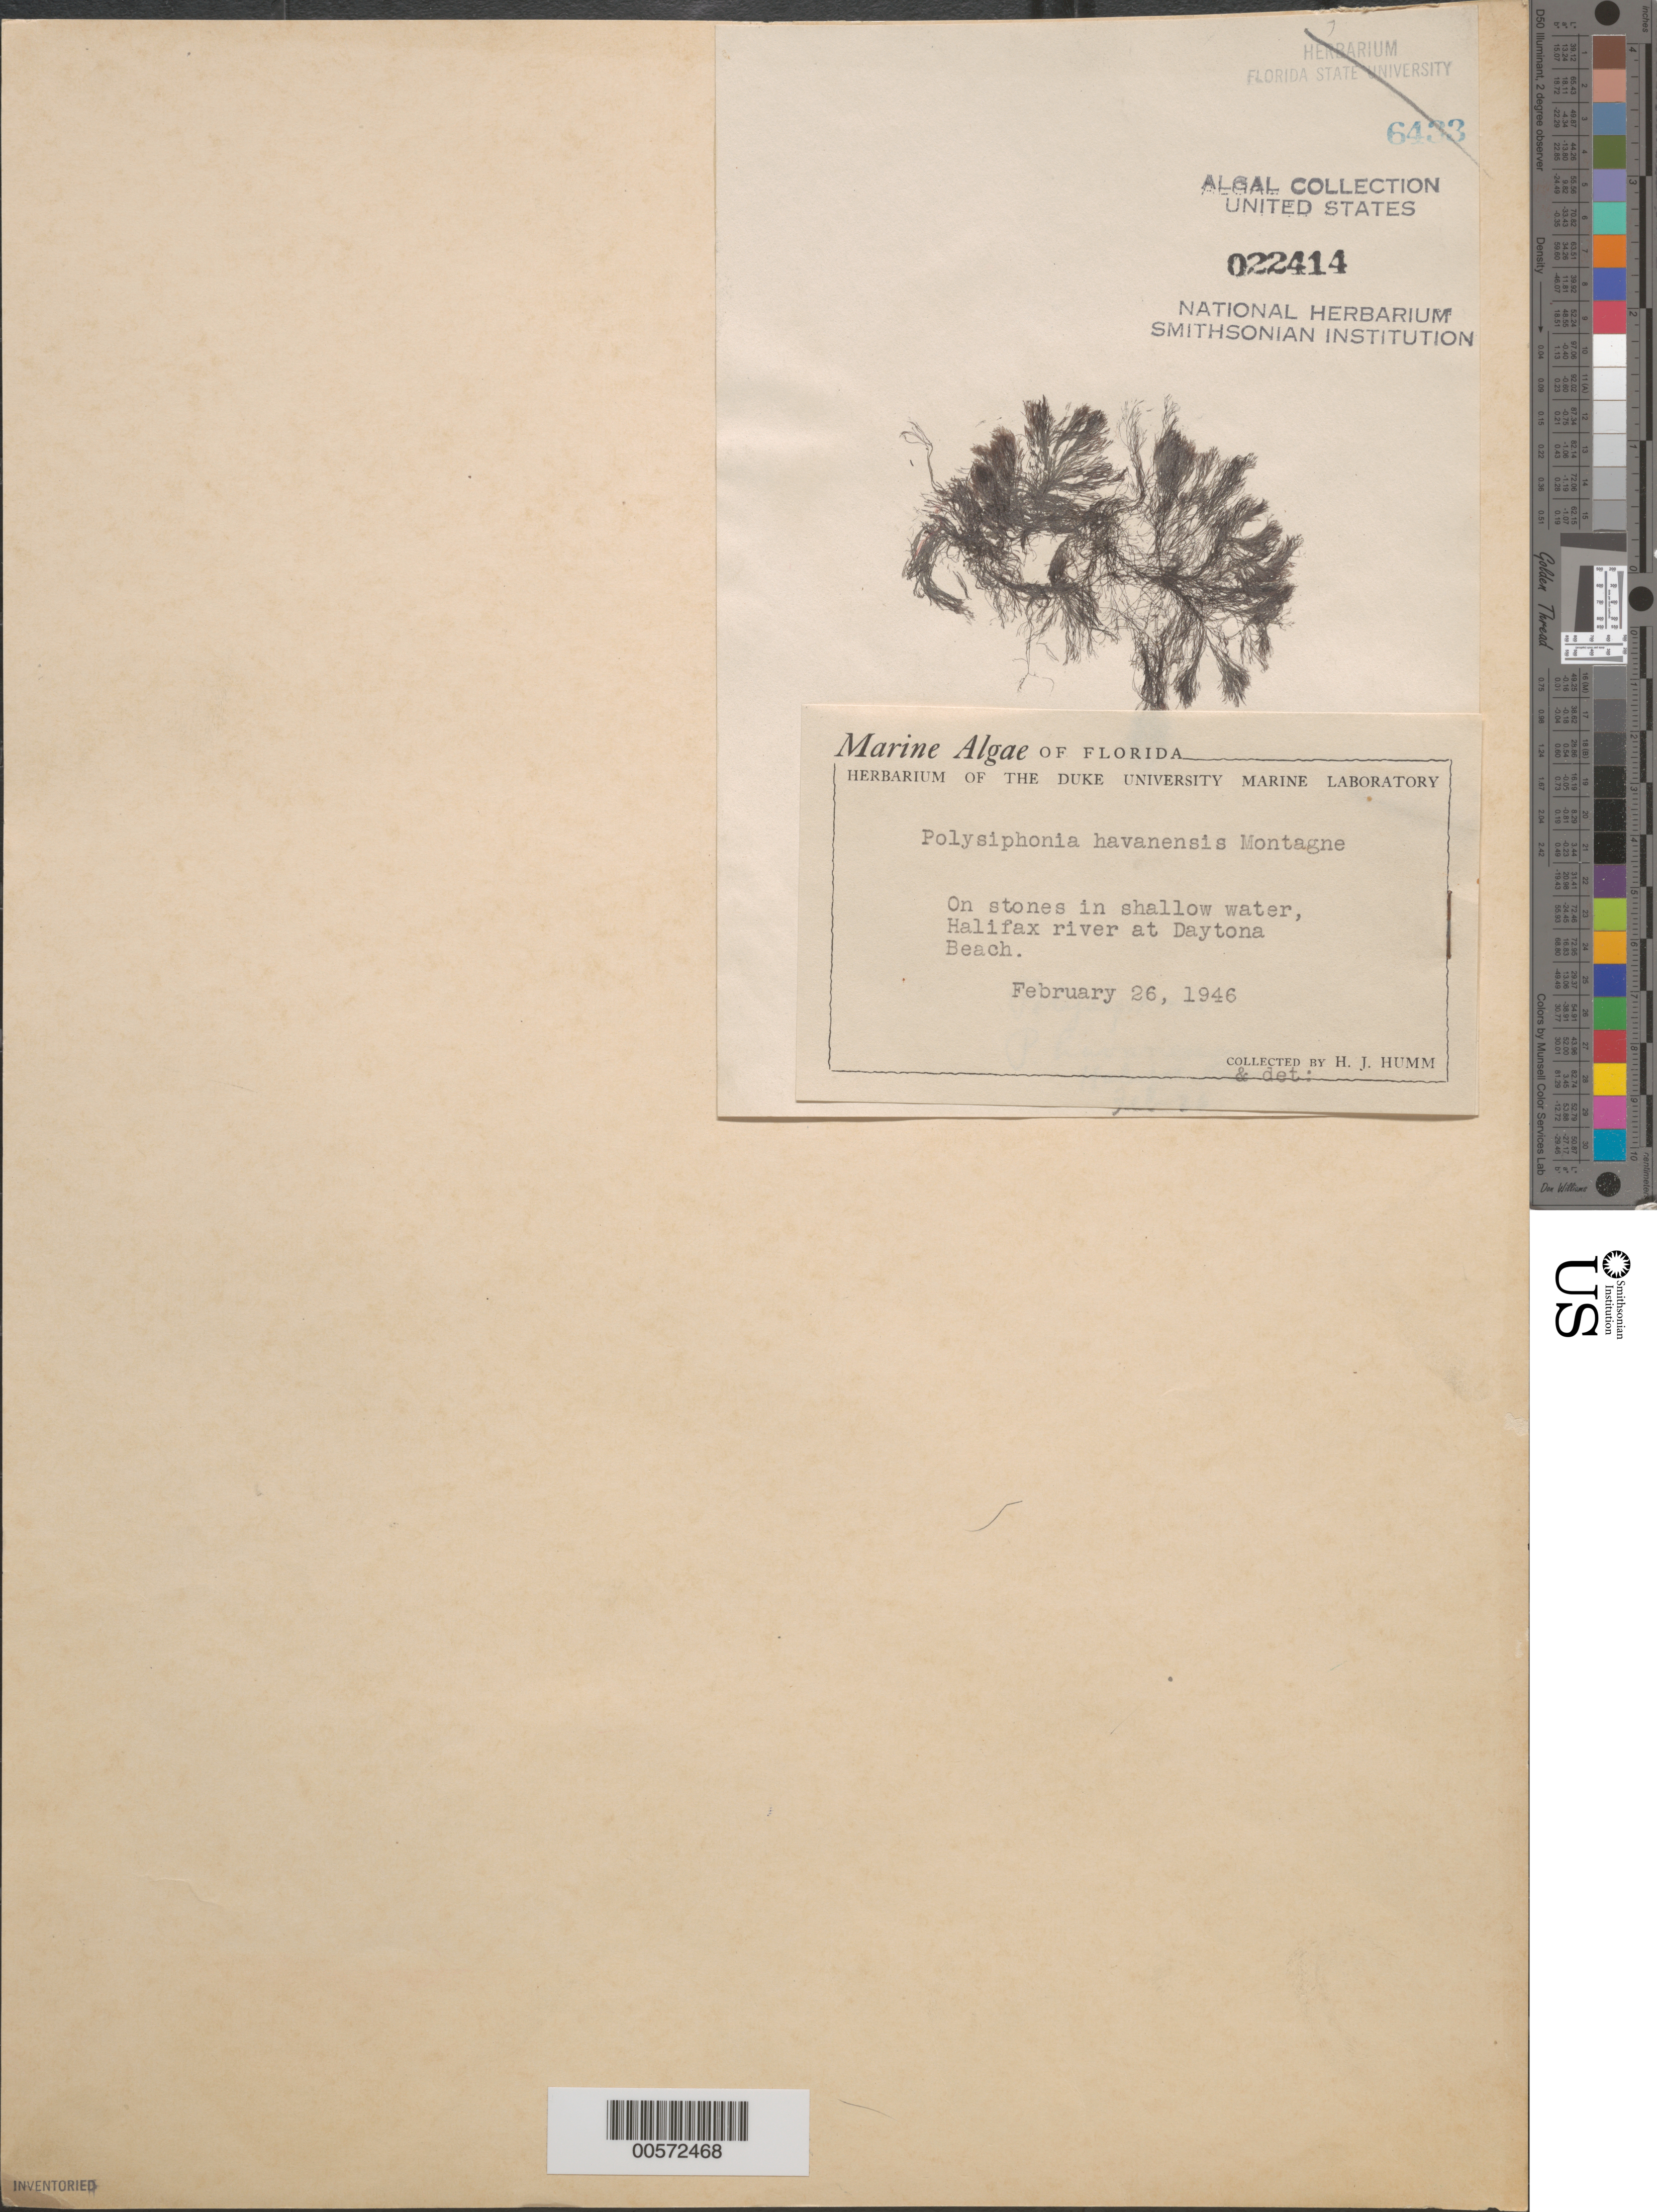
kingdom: Plantae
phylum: Rhodophyta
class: Florideophyceae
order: Ceramiales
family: Rhodomelaceae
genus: Polysiphonia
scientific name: Polysiphonia havanensis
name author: Mont.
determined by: Humm, Harold J.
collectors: H. J. Humm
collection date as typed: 26 Feb 1946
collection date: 1946-02-26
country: United States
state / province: Florida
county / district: Volusia County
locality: Halifax River, Daytona Beach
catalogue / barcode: US 22414